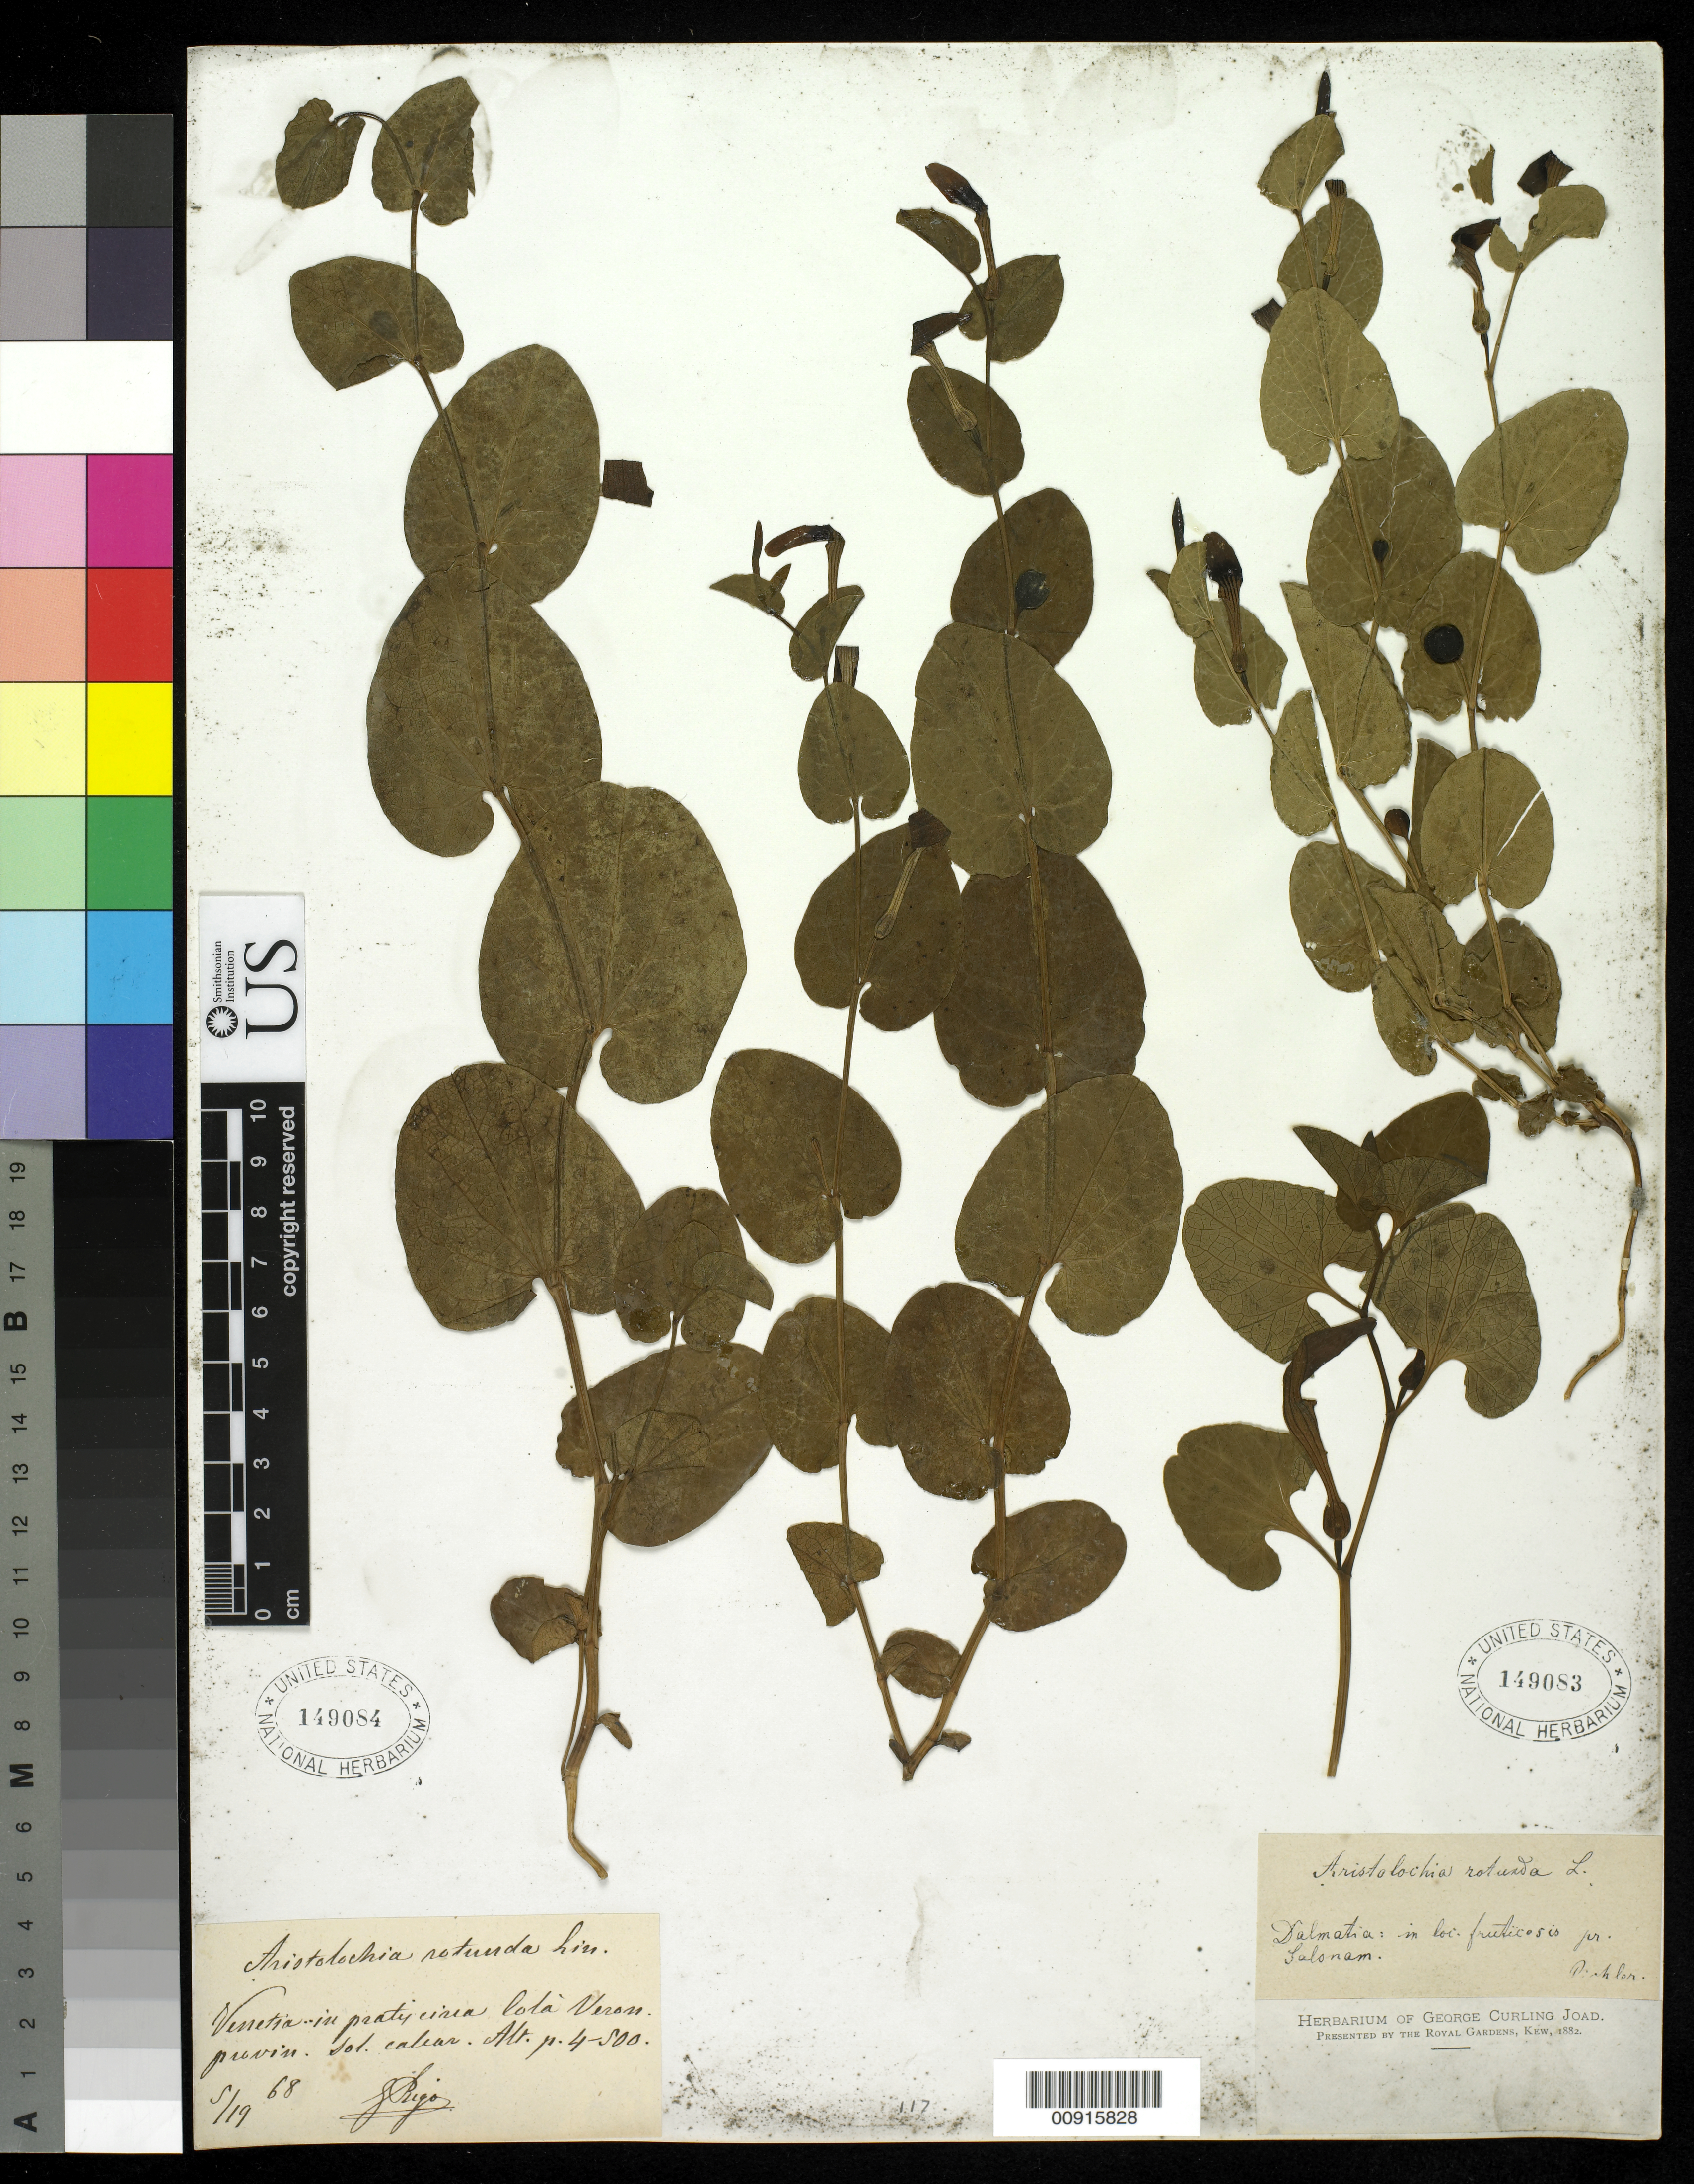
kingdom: Plantae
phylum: Tracheophyta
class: Magnoliopsida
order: Piperales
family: Aristolochiaceae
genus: Aristolochia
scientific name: Aristolochia rotunda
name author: L.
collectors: -- Rigo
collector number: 117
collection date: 1868-05-19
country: Italy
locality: Venetia, circa lola Veron.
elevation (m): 400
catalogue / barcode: US 149084